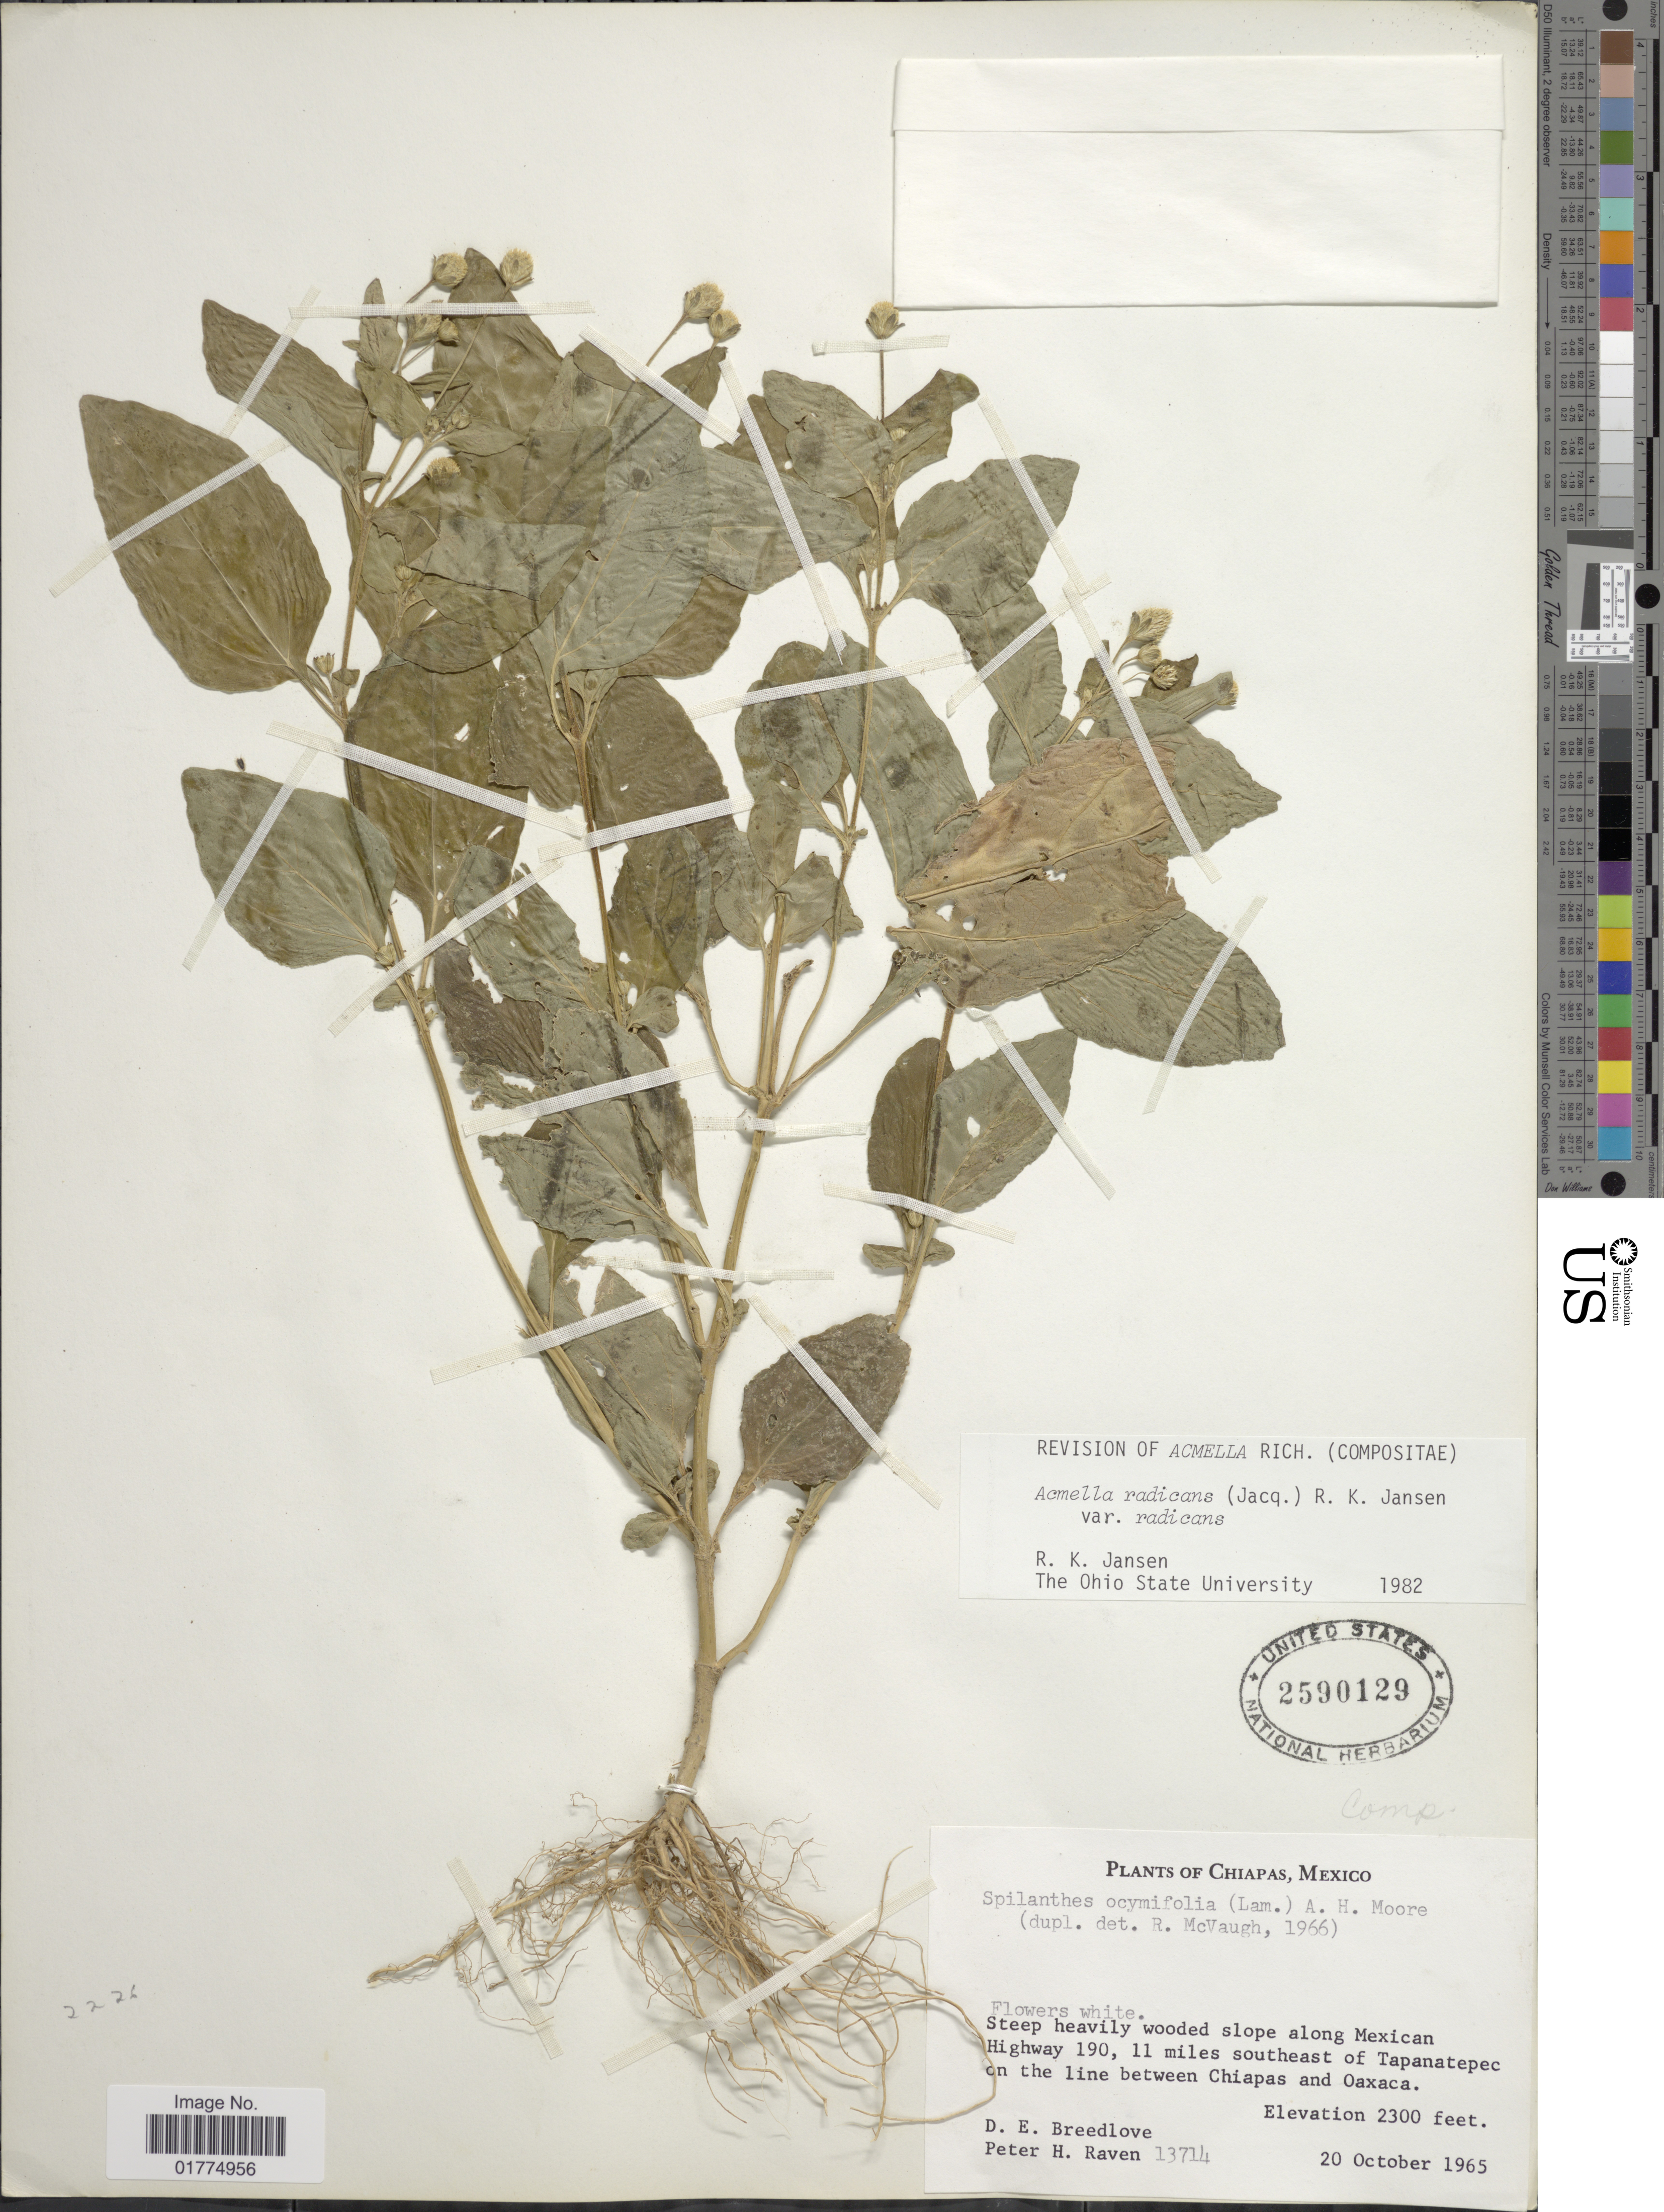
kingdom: Plantae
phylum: Tracheophyta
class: Magnoliopsida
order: Asterales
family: Asteraceae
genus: Acmella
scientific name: Acmella radicans var. radicans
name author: (Jacq.) R.K. Jansen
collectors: D. E. Breedlove & P. Raven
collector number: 13714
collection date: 1965-10-20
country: Mexico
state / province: Chiapas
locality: Steep heavily wooded slope along Mexican Highway 190, 11 miles southeast of Tapanatepec on the line between Chiapas and Oaxaca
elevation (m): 701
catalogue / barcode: US 2590129